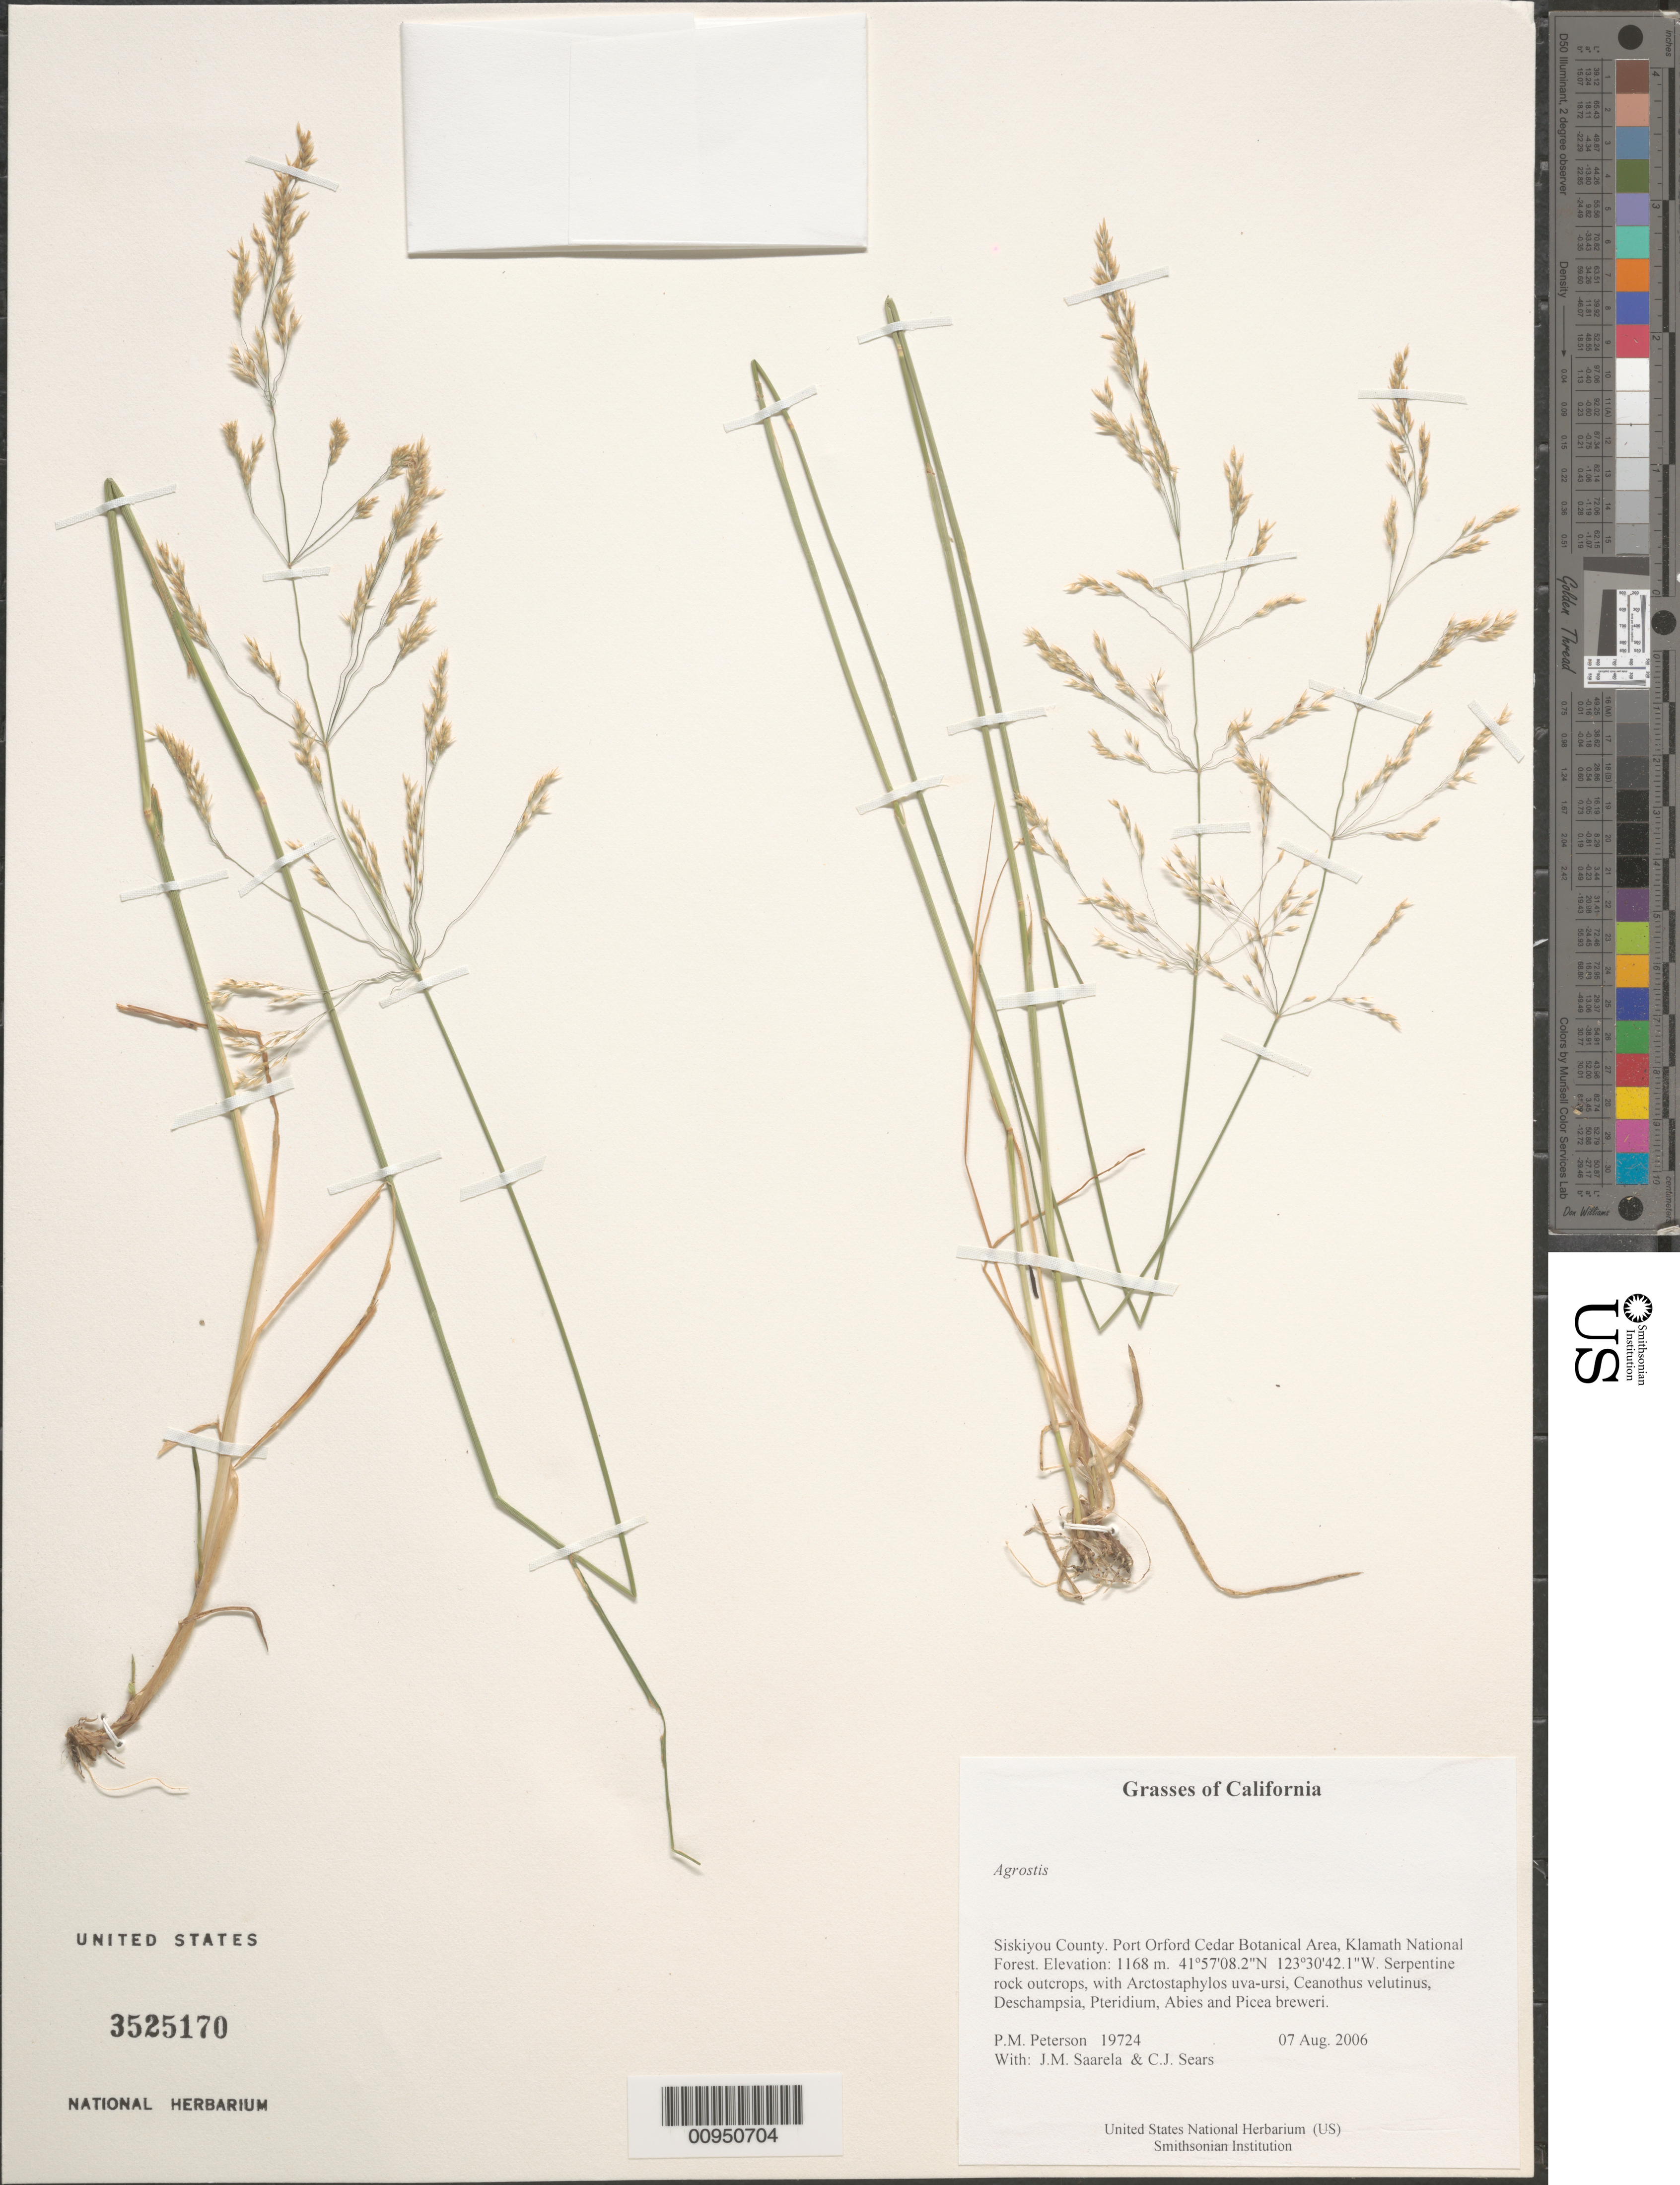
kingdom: Plantae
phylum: Tracheophyta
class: Liliopsida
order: Poales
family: Poaceae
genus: Agrostis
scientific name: Agrostis gigantea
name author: Roth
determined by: Saarela, J. M., (CAN), Canadian Museum of Nature (CANADA)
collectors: P. M. Peterson, J. Saarela & C. Sears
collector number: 19724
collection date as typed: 07 Aug 2006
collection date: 2006-08-07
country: United States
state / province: California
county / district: Siskiyou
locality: Port Orford Cedar Botanical Area, Klamath National Forest.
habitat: Serpentine rock outcrops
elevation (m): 1168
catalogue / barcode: US 3525170